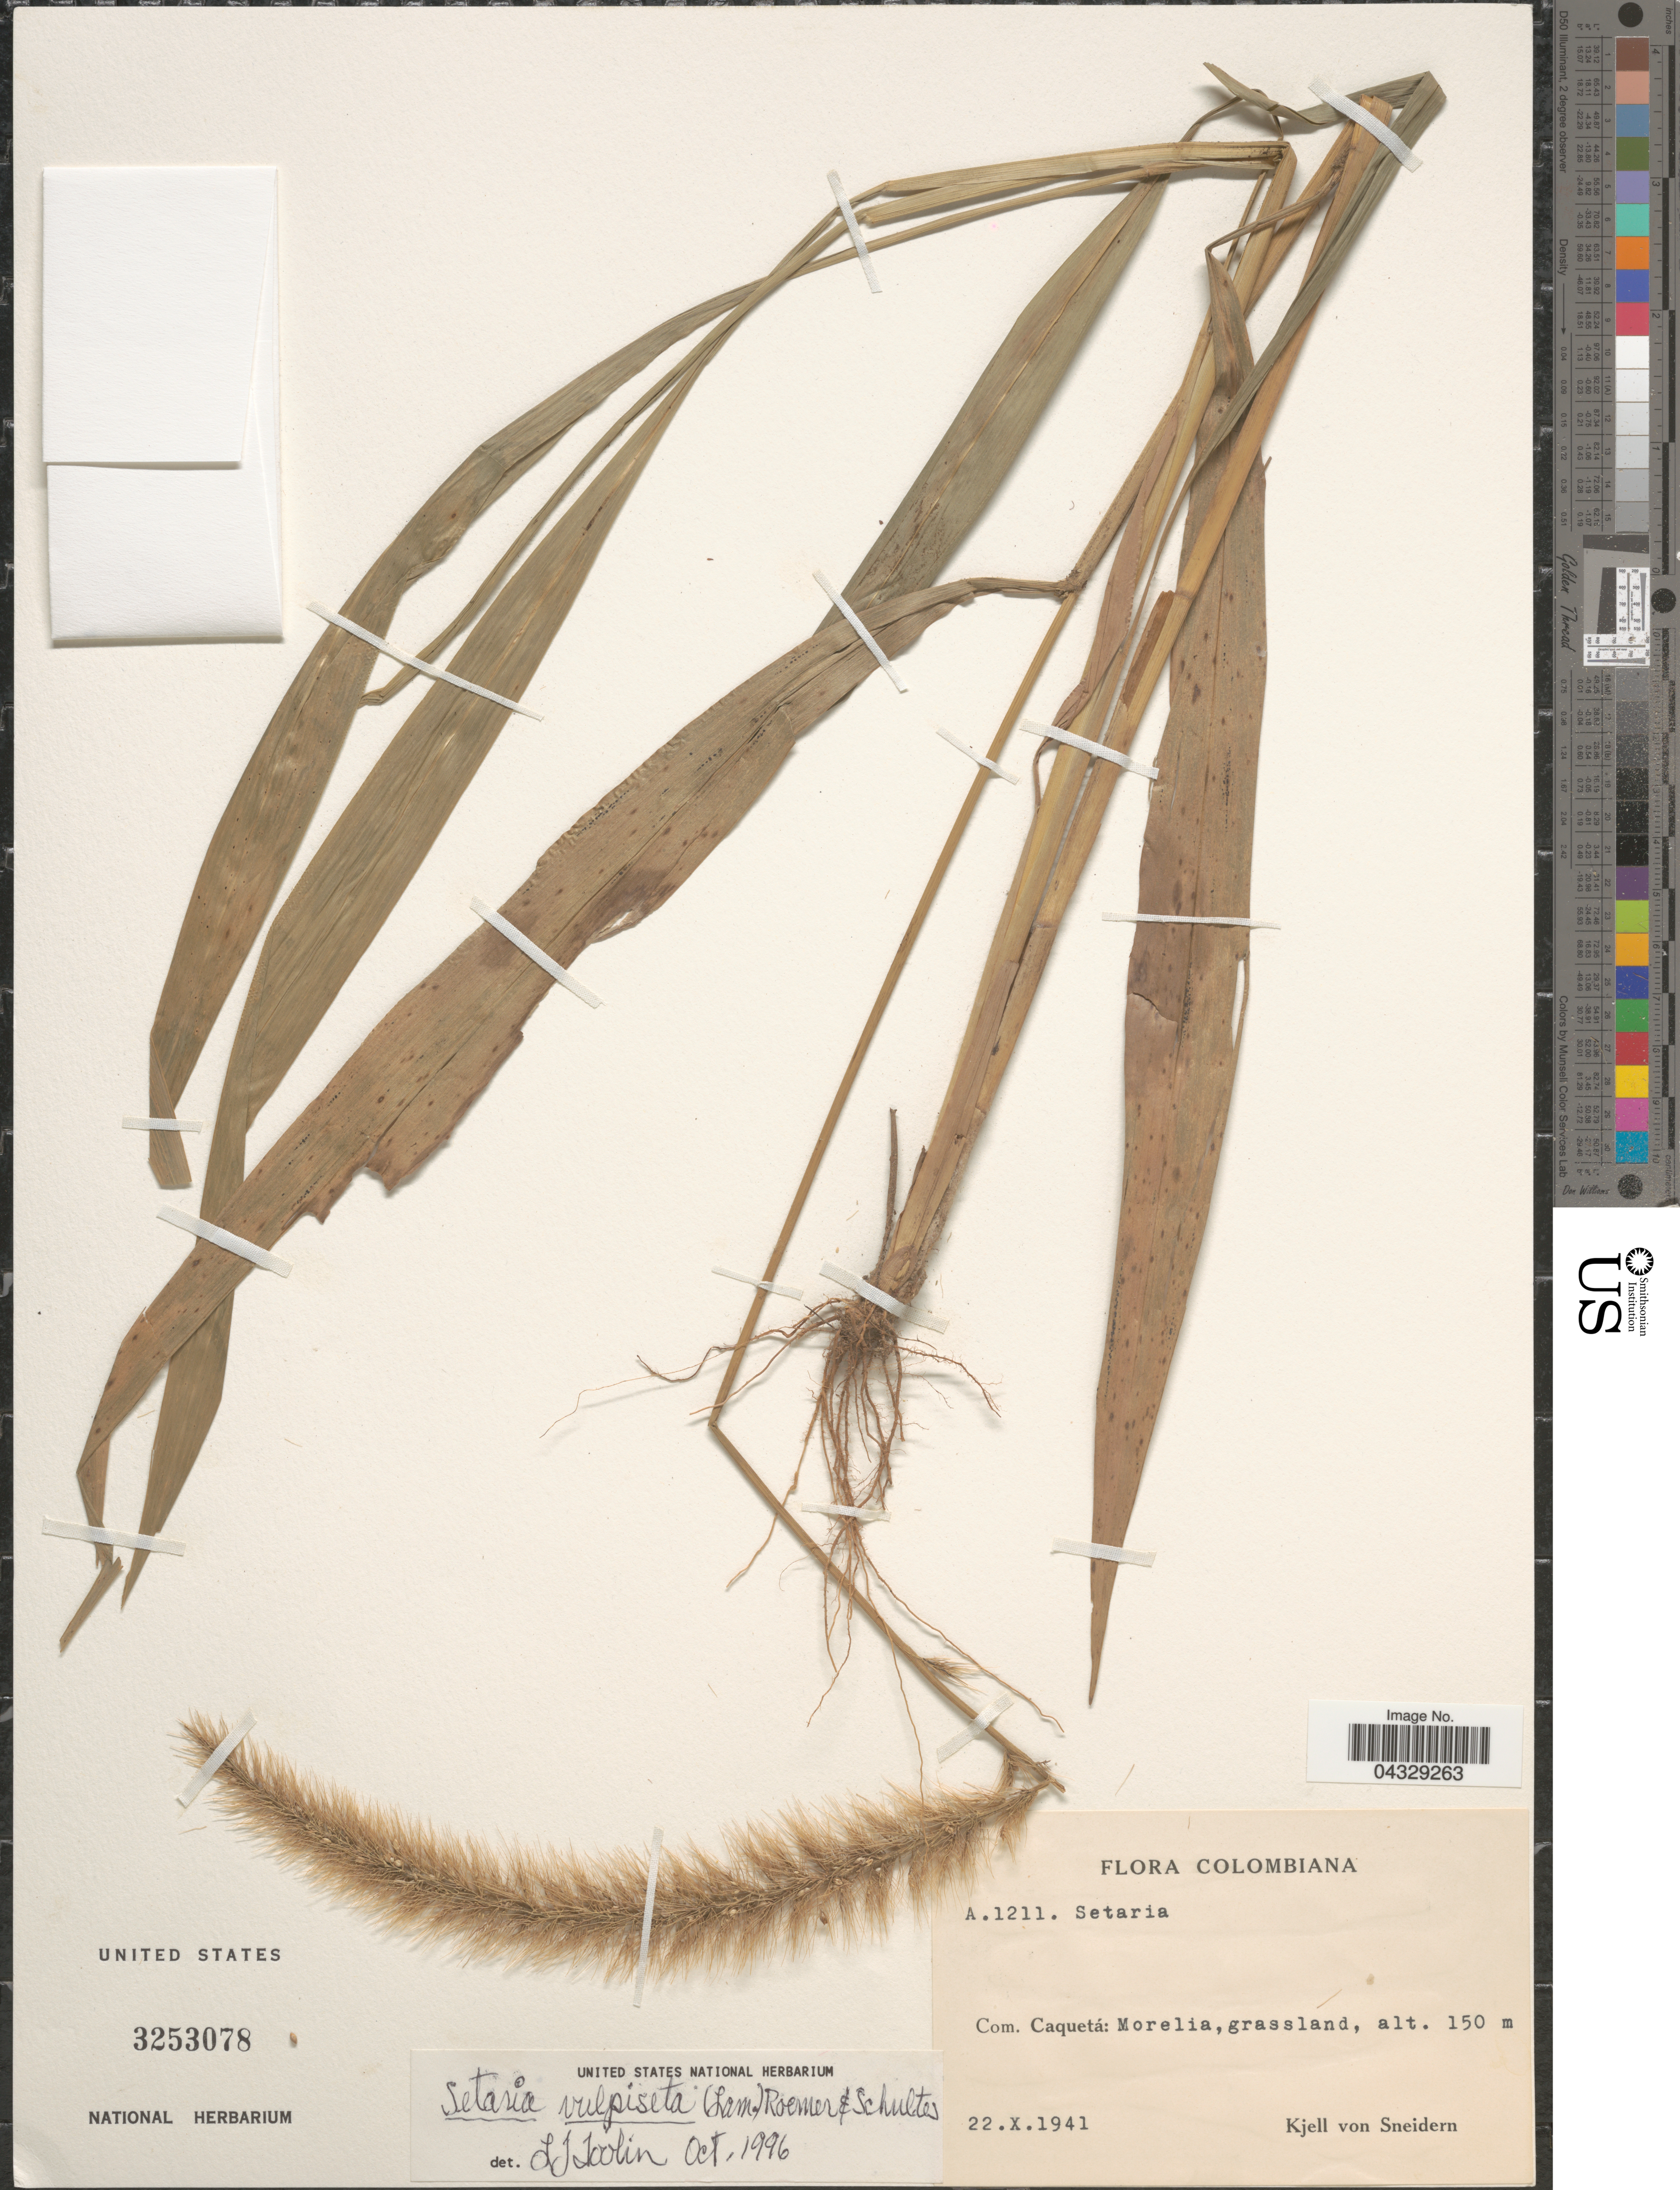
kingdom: Plantae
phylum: Tracheophyta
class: Liliopsida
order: Poales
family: Poaceae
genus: Setaria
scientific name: Setaria vulpiseta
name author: (Lam.) Roem. & Schult.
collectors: K. von Sneidern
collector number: A.1211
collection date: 1941-10-22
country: Colombia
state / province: Caquetá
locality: Com. Caquetá: Morelia, grassland.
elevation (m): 150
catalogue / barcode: US 3253078